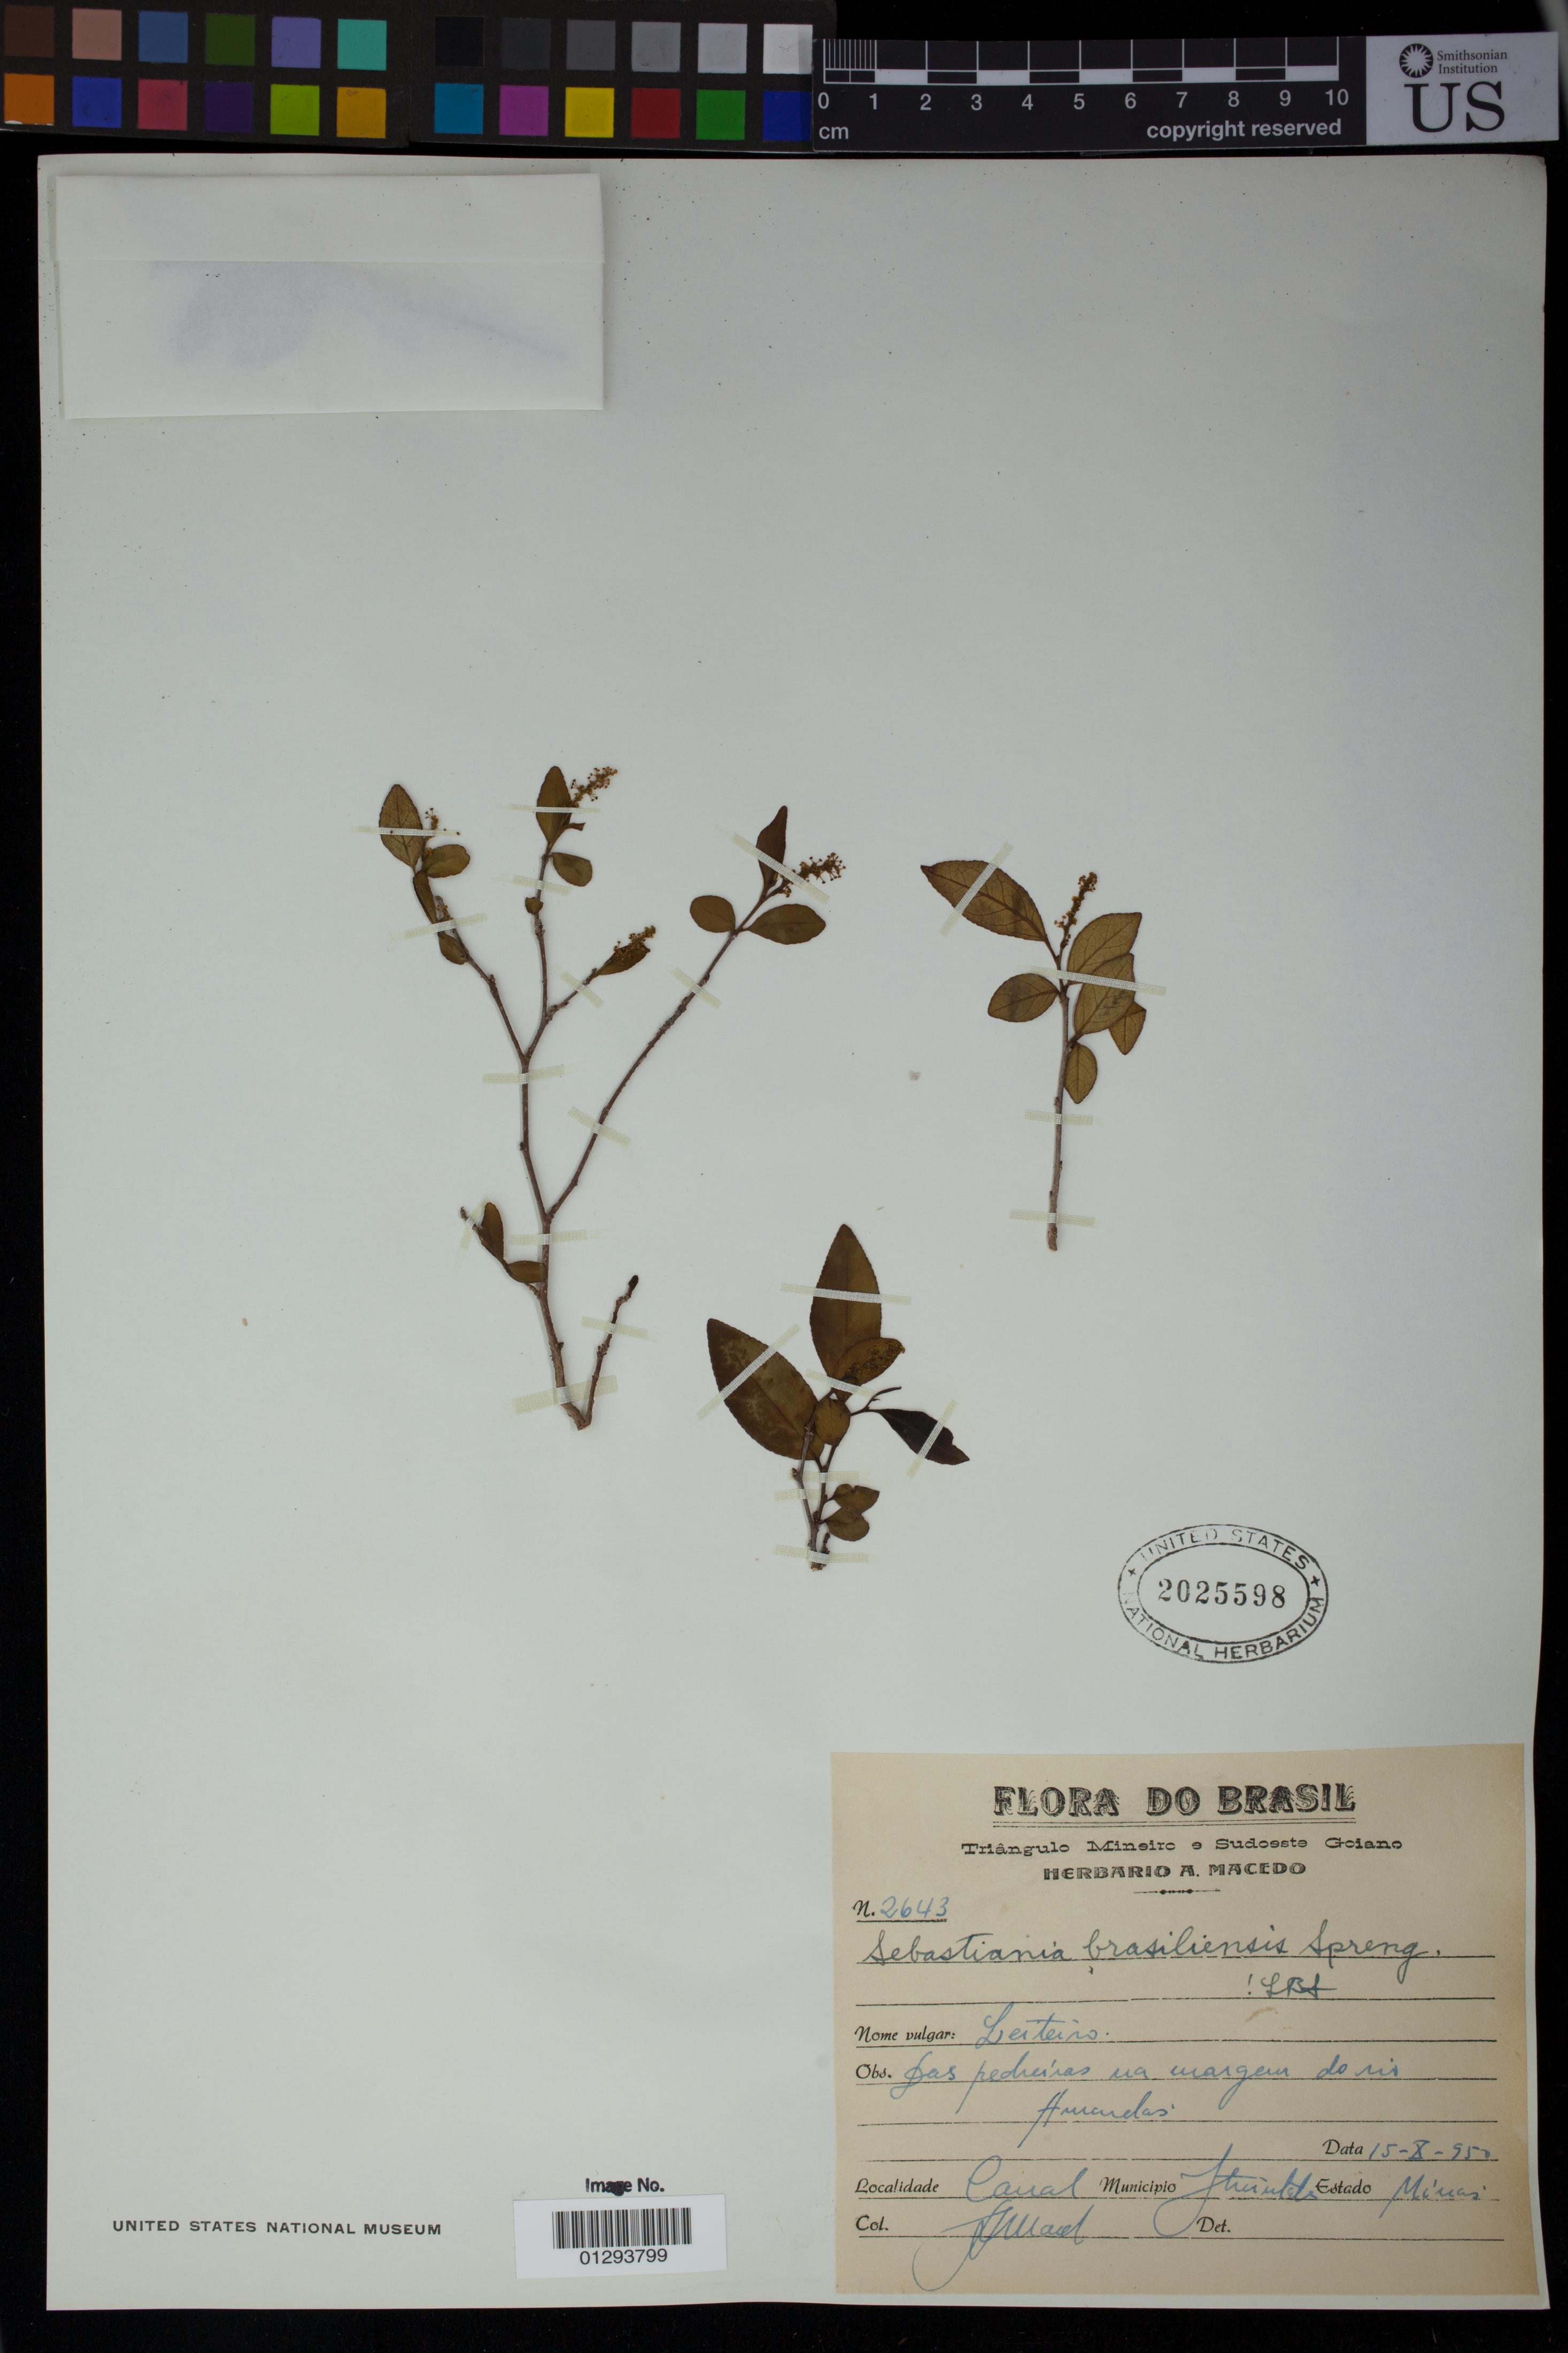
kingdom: Plantae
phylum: Tracheophyta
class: Magnoliopsida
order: Malpighiales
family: Euphorbiaceae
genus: Sebastiania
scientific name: Sebastiania brasiliensis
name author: Spreng.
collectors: A. Macedo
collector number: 2643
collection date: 1950-10-15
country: Brazil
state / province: Minas Gerais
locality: Localidade: Canal Municipio: Ituiutaba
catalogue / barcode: US 2025598